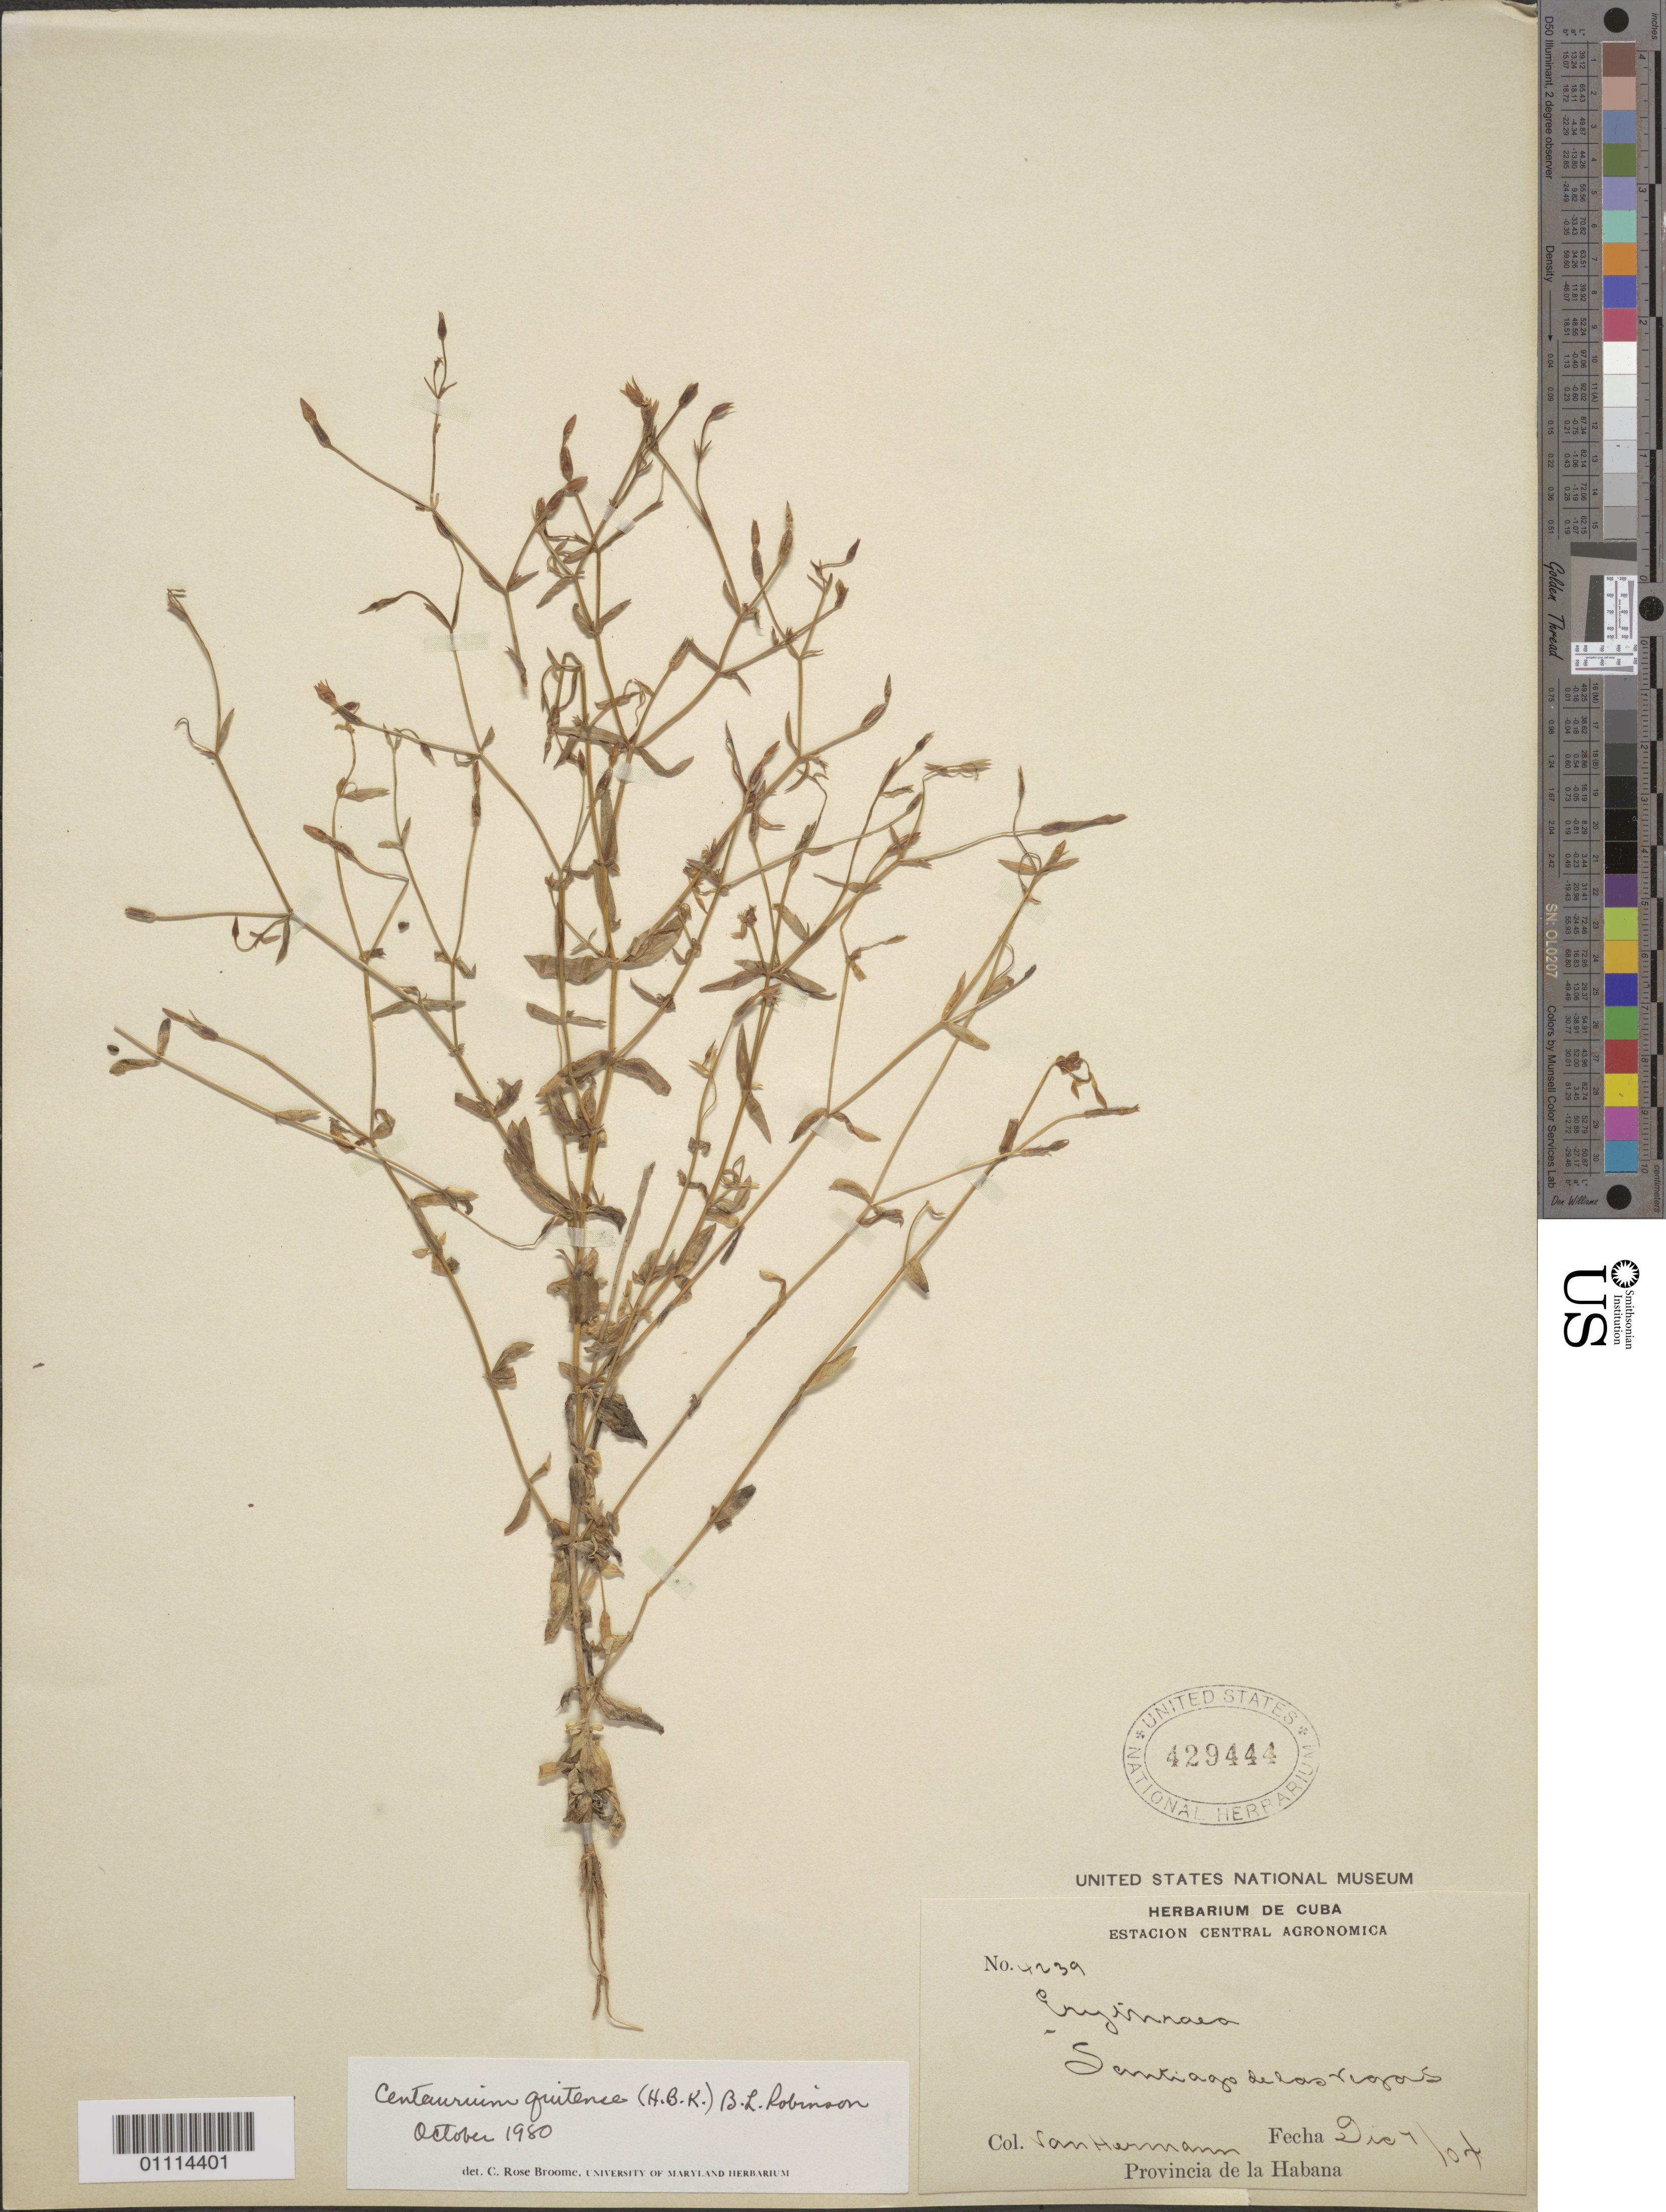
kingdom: Plantae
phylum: Tracheophyta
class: Magnoliopsida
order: Gentianales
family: Gentianaceae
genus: Centaurium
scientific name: Centaurium quitense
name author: (Kunth) B.L. Rob.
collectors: H. A. Van Hermann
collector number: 4239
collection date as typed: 07 Dec 1904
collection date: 1904-12-07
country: Cuba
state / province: La Habana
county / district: Municipio Boyeros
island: Cuba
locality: Santiago de las Vegas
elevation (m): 97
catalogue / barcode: US 429444